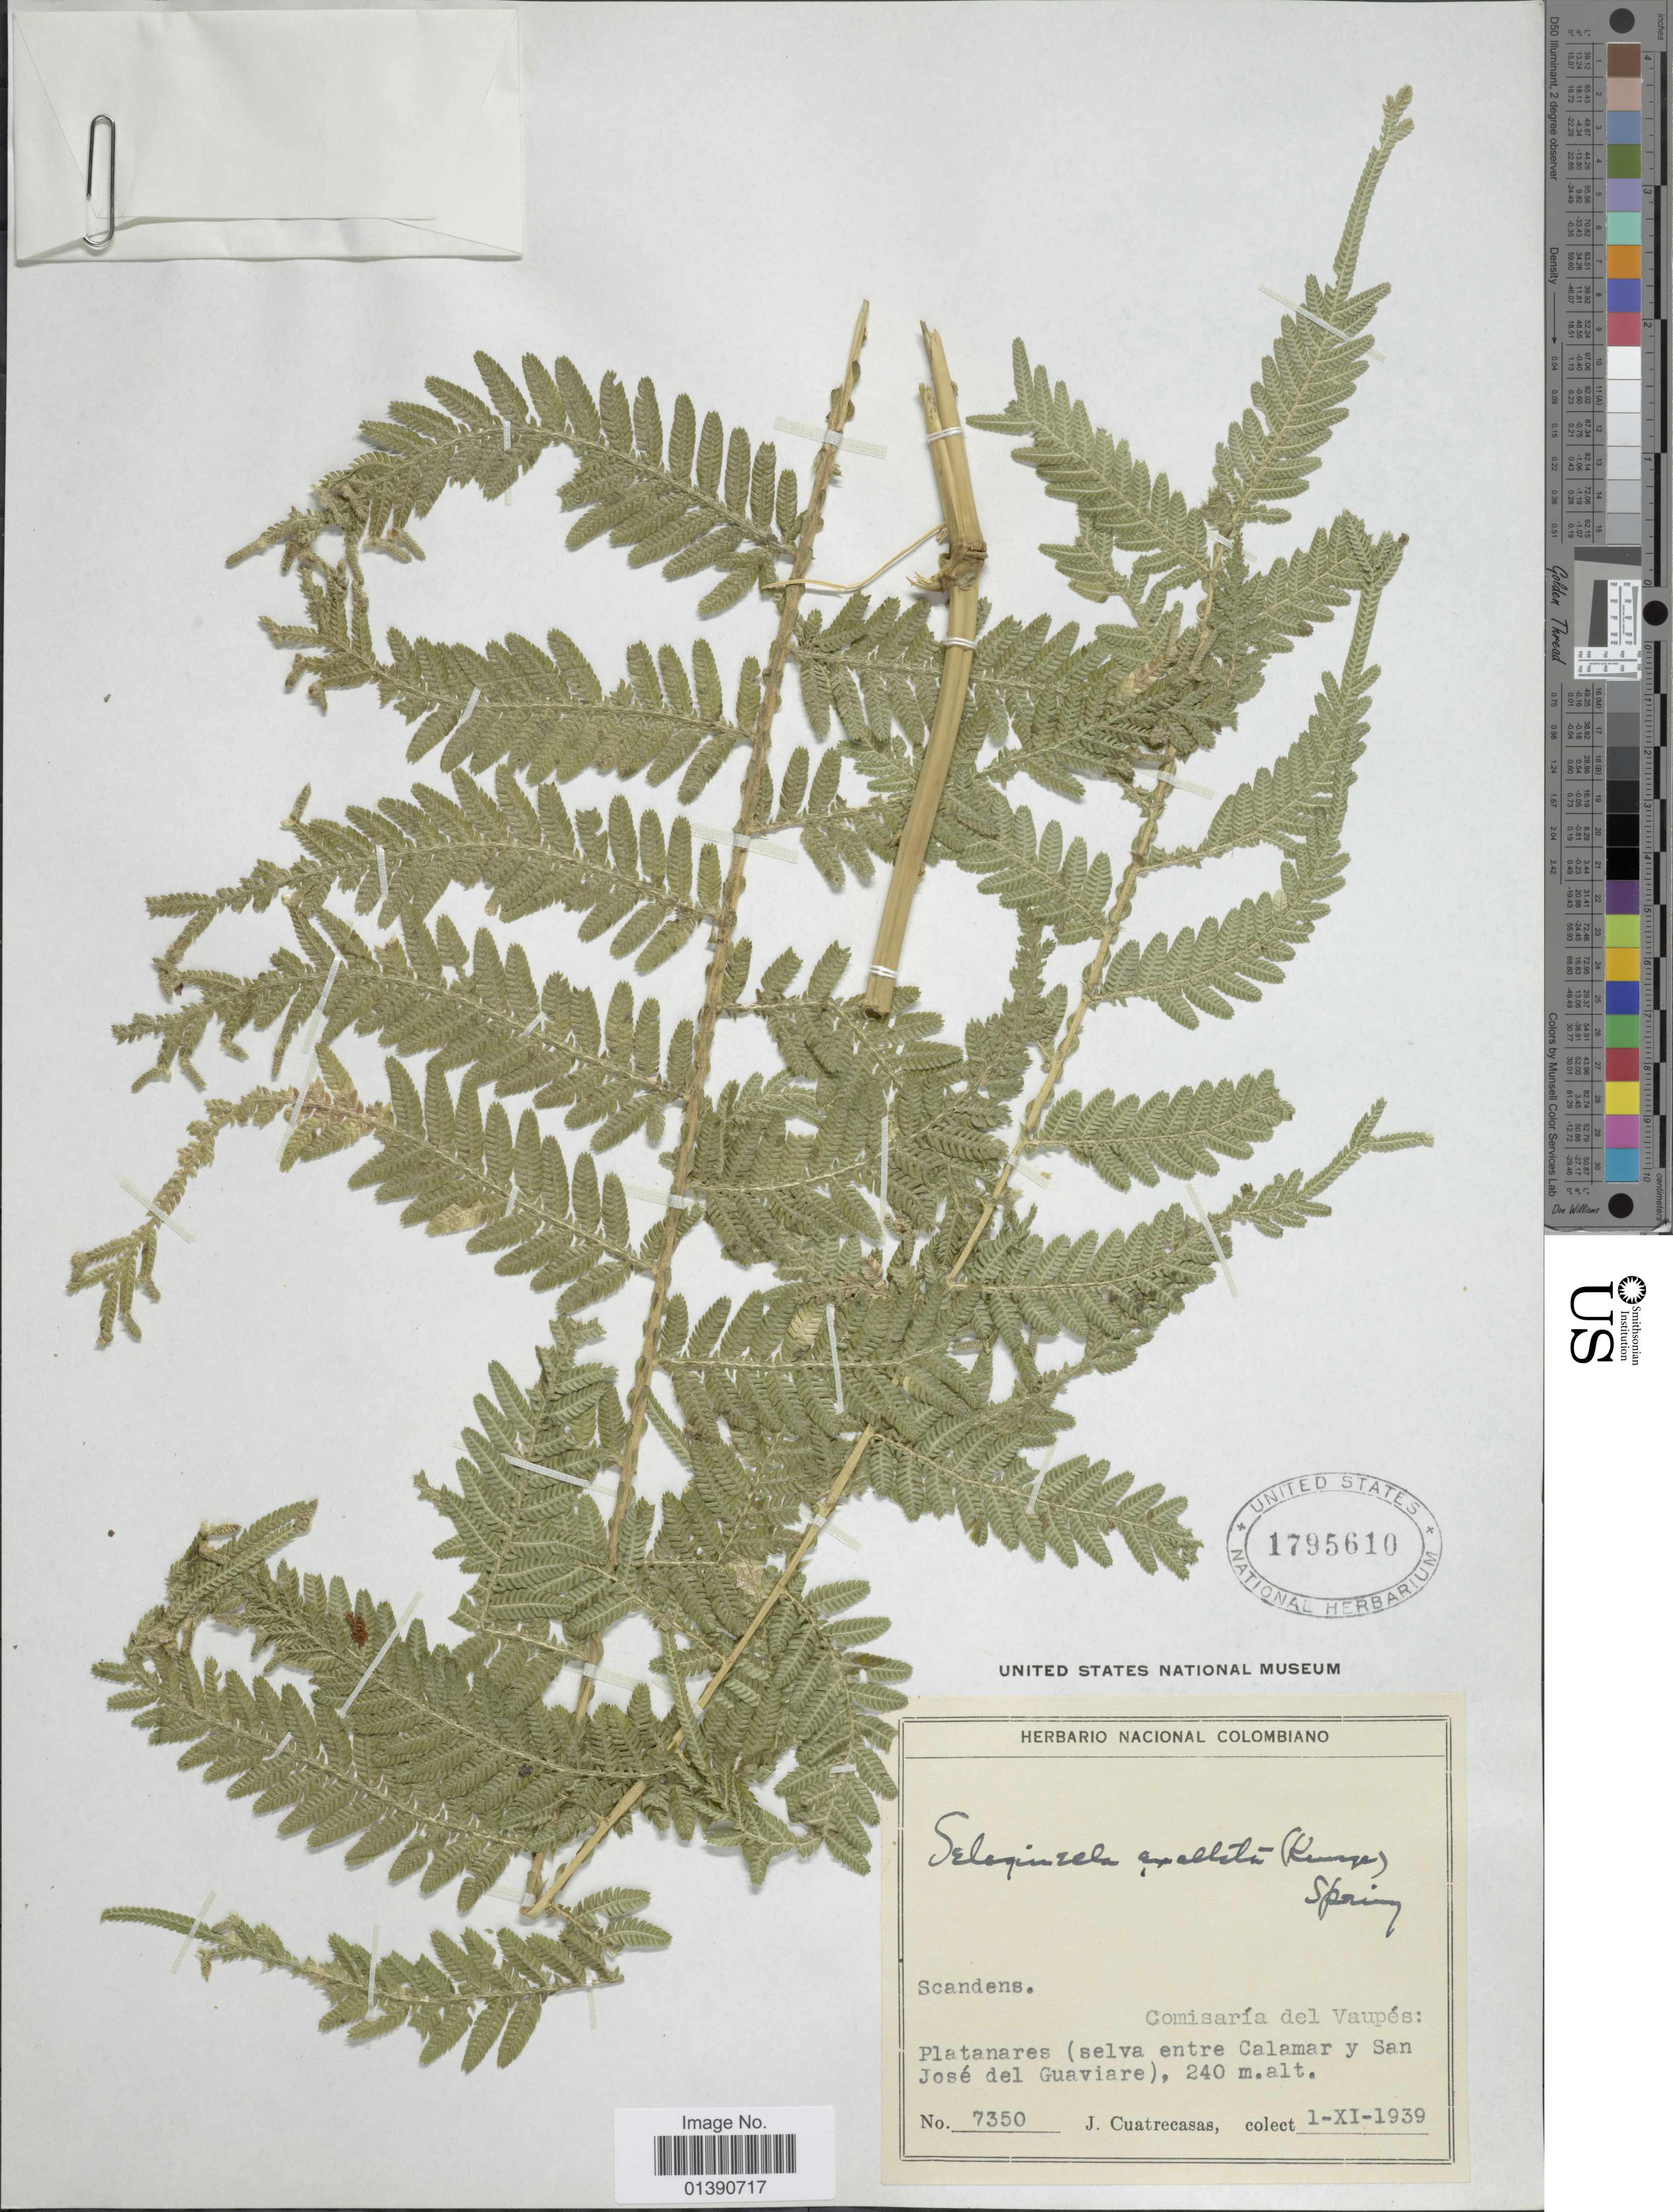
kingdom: Plantae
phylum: Tracheophyta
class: Lycopodiopsida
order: Selaginellales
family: Selaginellaceae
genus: Selaginella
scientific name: Selaginella exaltata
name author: (Kunze) Spring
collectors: J. Cuatrecasas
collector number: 7350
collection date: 1939-11-01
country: Colombia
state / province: Vaupés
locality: Platanares (selva entre Calamar y San José del Guaviare)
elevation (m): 240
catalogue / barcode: US 179561